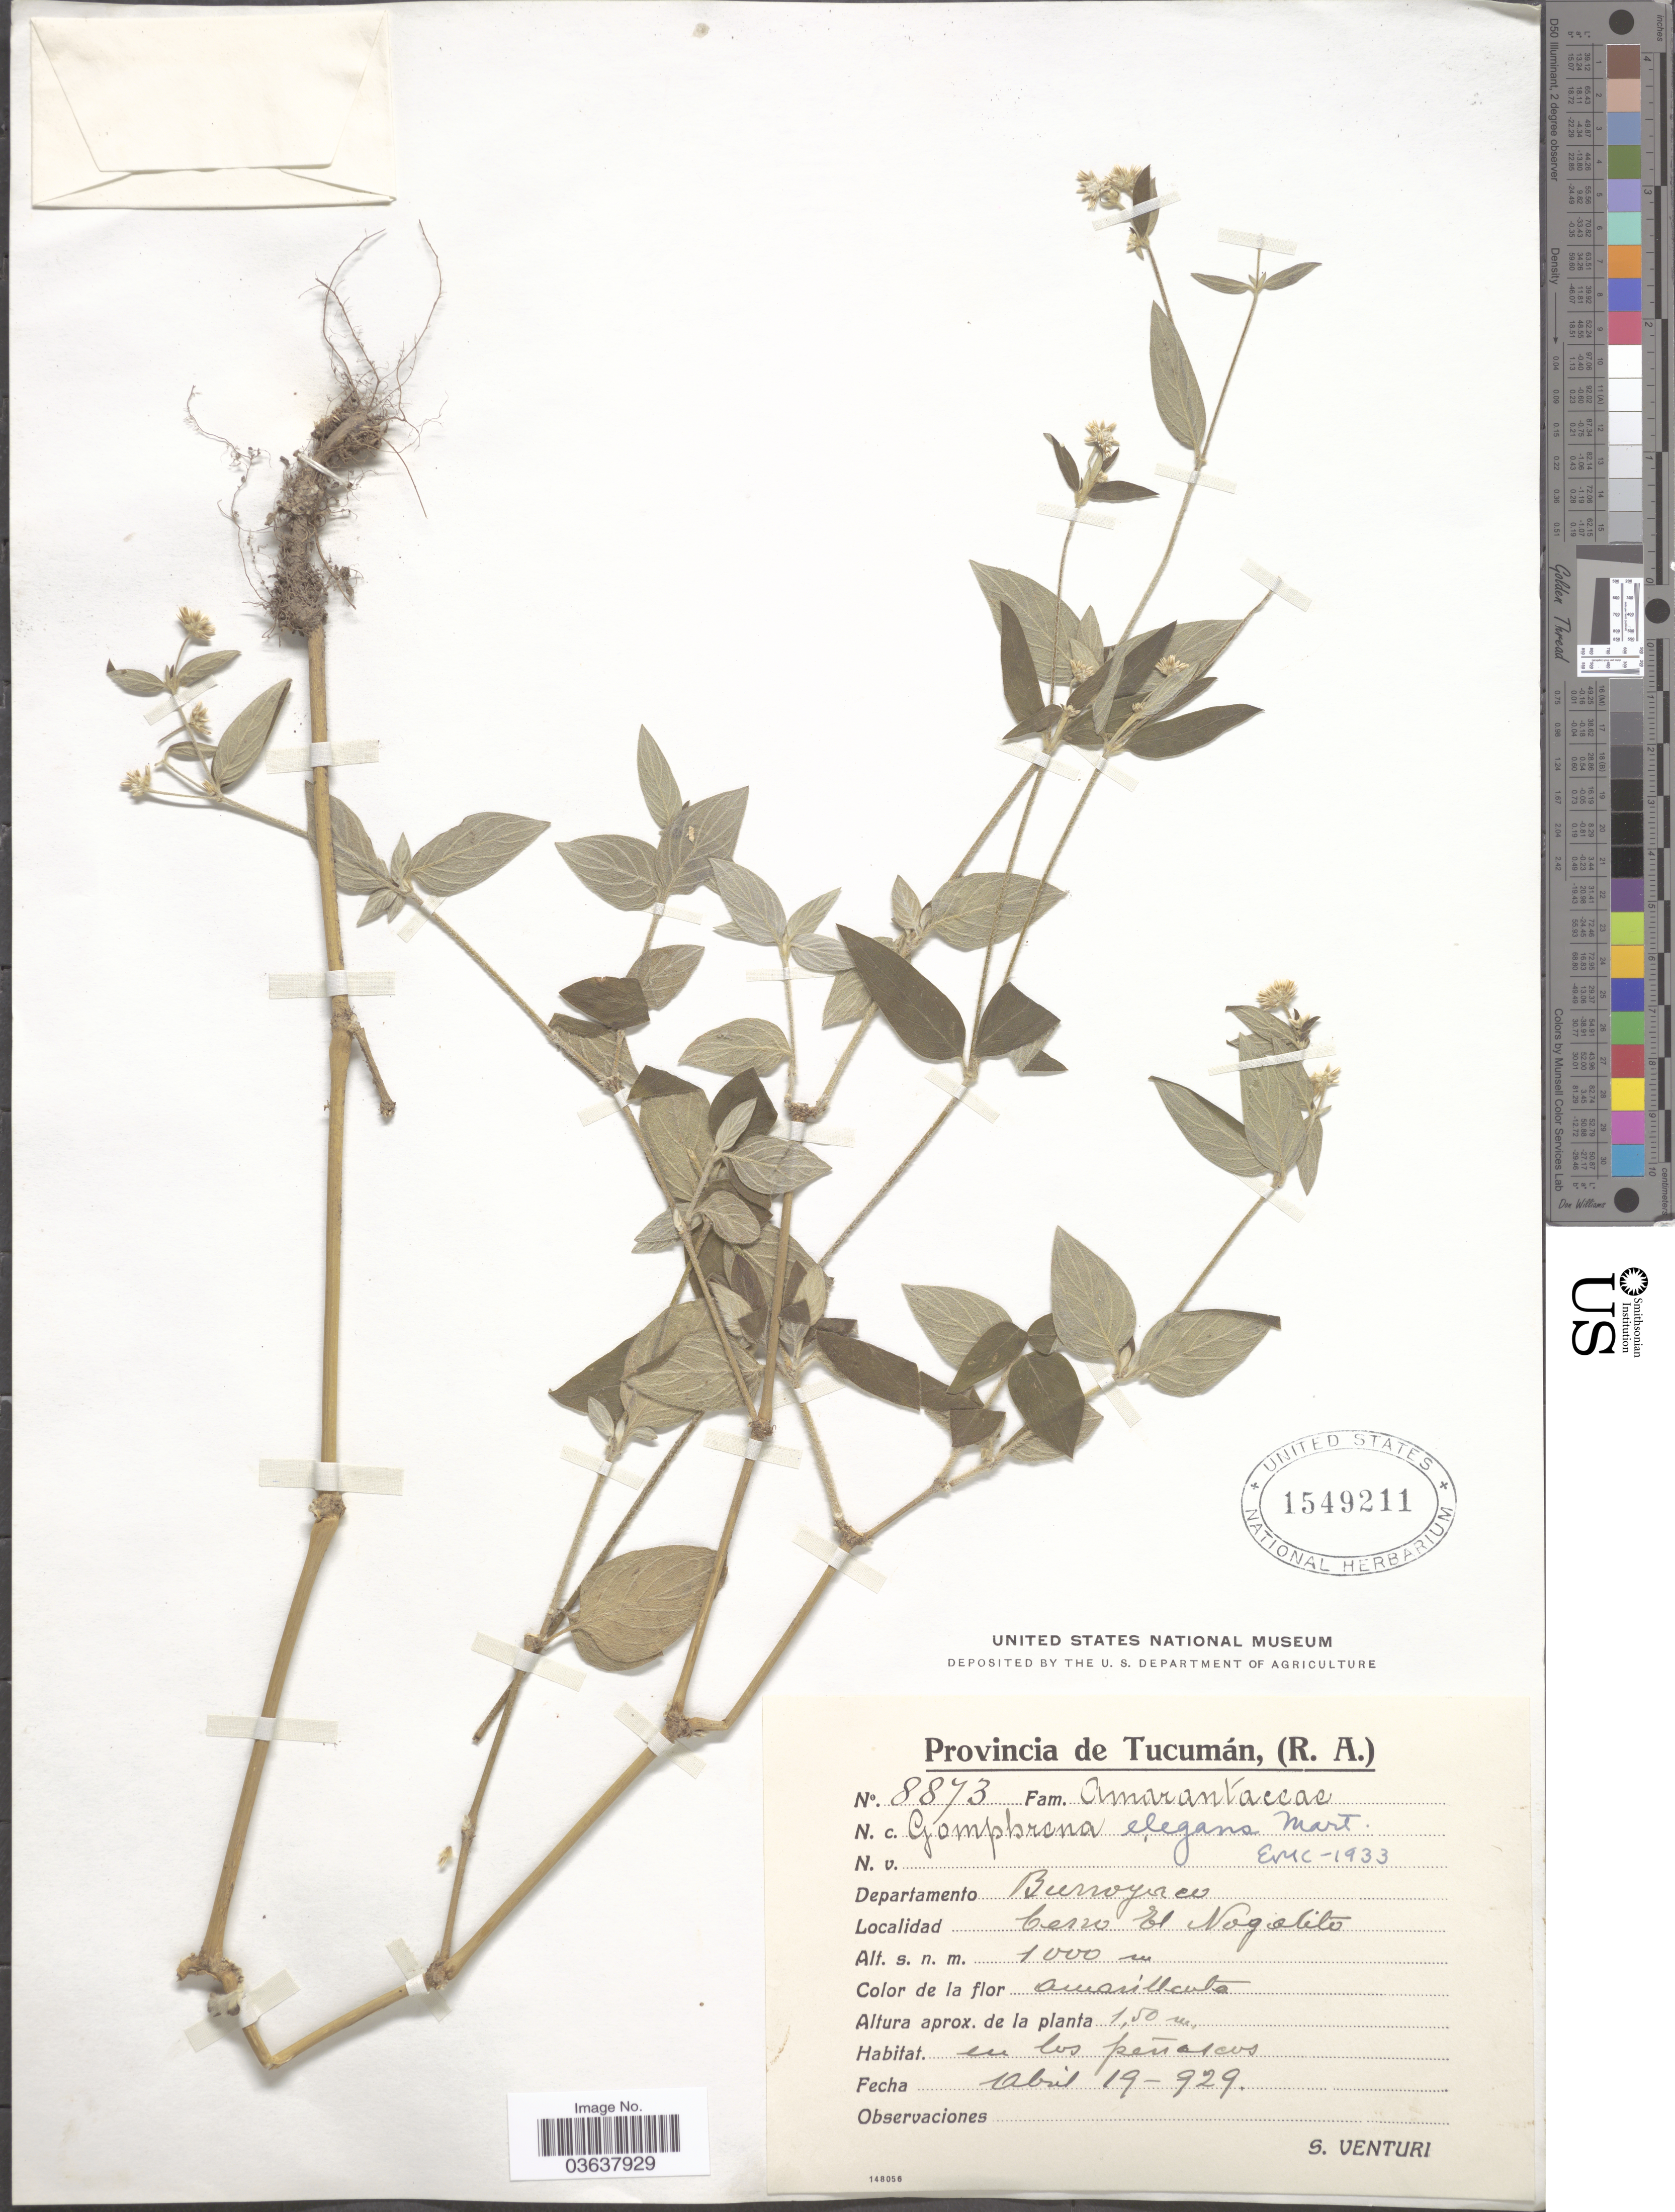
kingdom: Plantae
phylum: Tracheophyta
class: Magnoliopsida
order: Caryophyllales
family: Amaranthaceae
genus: Gomphrena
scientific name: Gomphrena elegans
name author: Mart.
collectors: S. Venturi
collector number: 8873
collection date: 1929-04-19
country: Argentina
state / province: Tucuman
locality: Departamento Burroyuco. Cerro El Nogalito.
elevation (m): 1000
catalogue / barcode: US 1549211